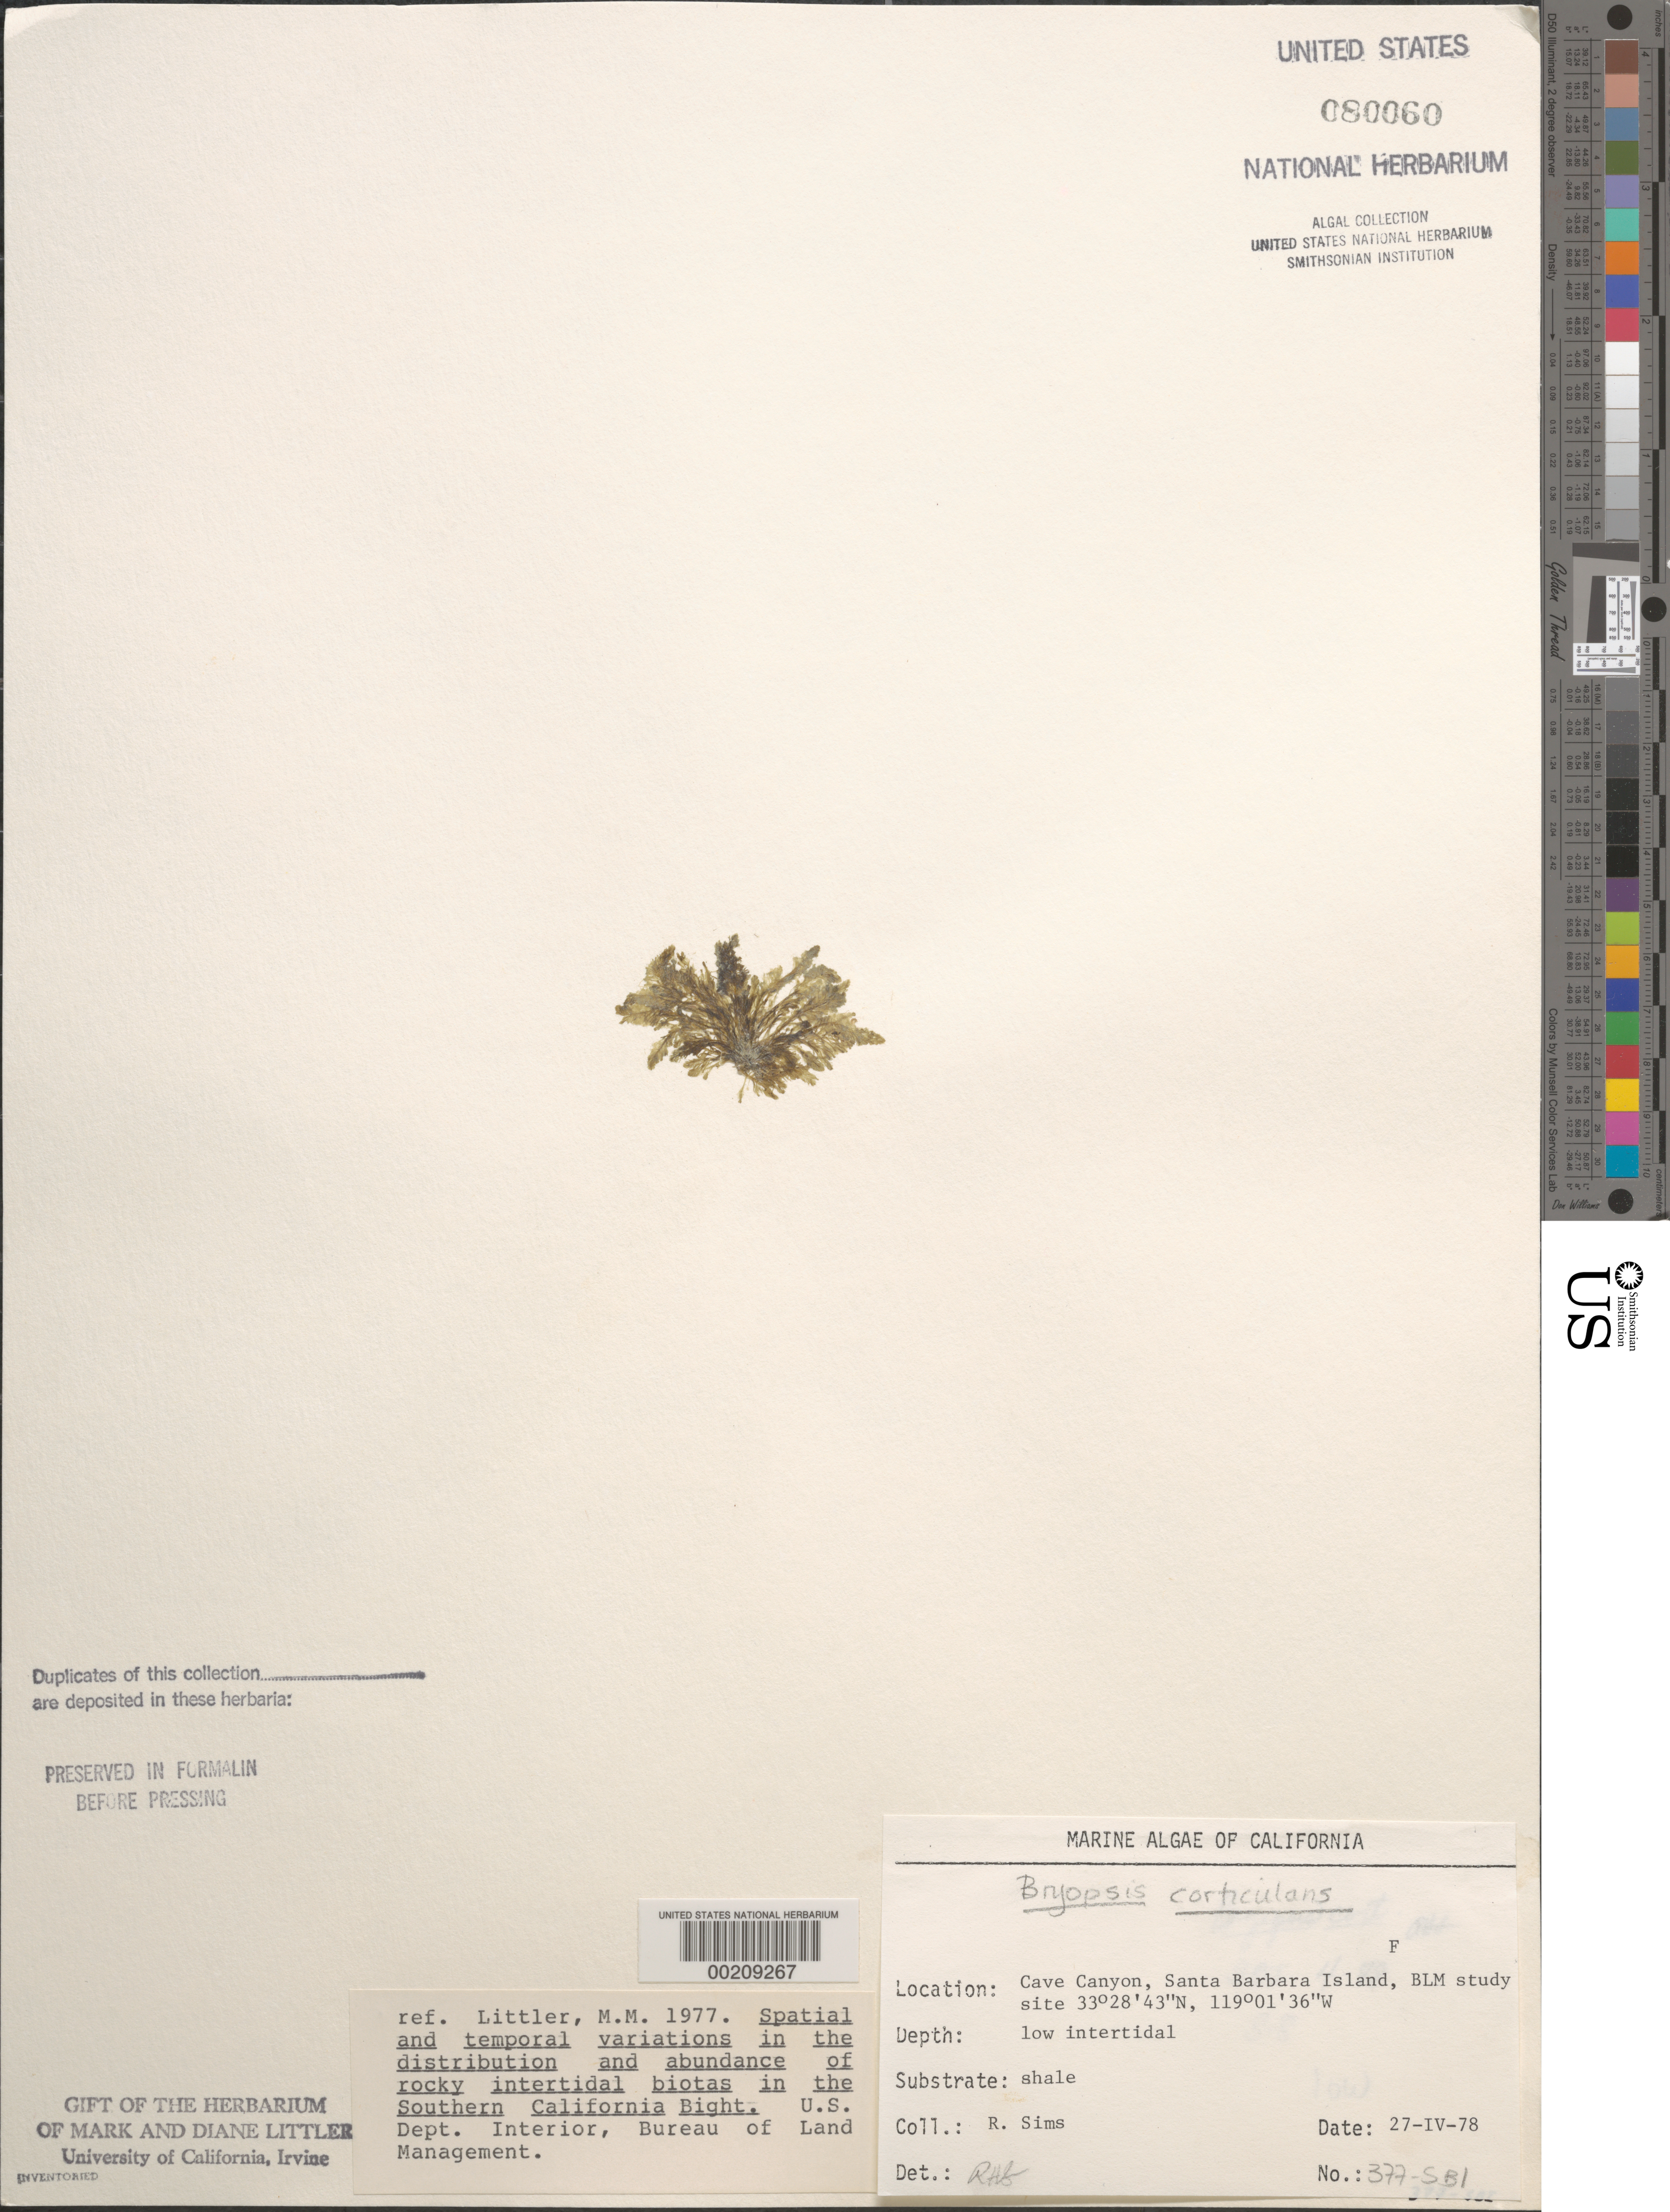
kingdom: Plantae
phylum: Chlorophyta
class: Ulvophyceae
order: Bryopsidales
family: Bryopsidaceae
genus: Bryopsis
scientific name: Bryopsis corticulans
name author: Setch. in Collins et al.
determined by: Sims, Robert H.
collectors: R. H. Sims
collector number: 377-sbi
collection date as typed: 27 Apr 1978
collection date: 1978-04-27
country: United States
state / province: California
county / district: Santa Barbara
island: Santa Barbara Island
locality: Cave Canyon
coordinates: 33 28' 43" N, 119 01' 36" W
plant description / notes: BLM-SOCALBIGHT Rocky Intertidal Survey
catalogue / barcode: US 80060